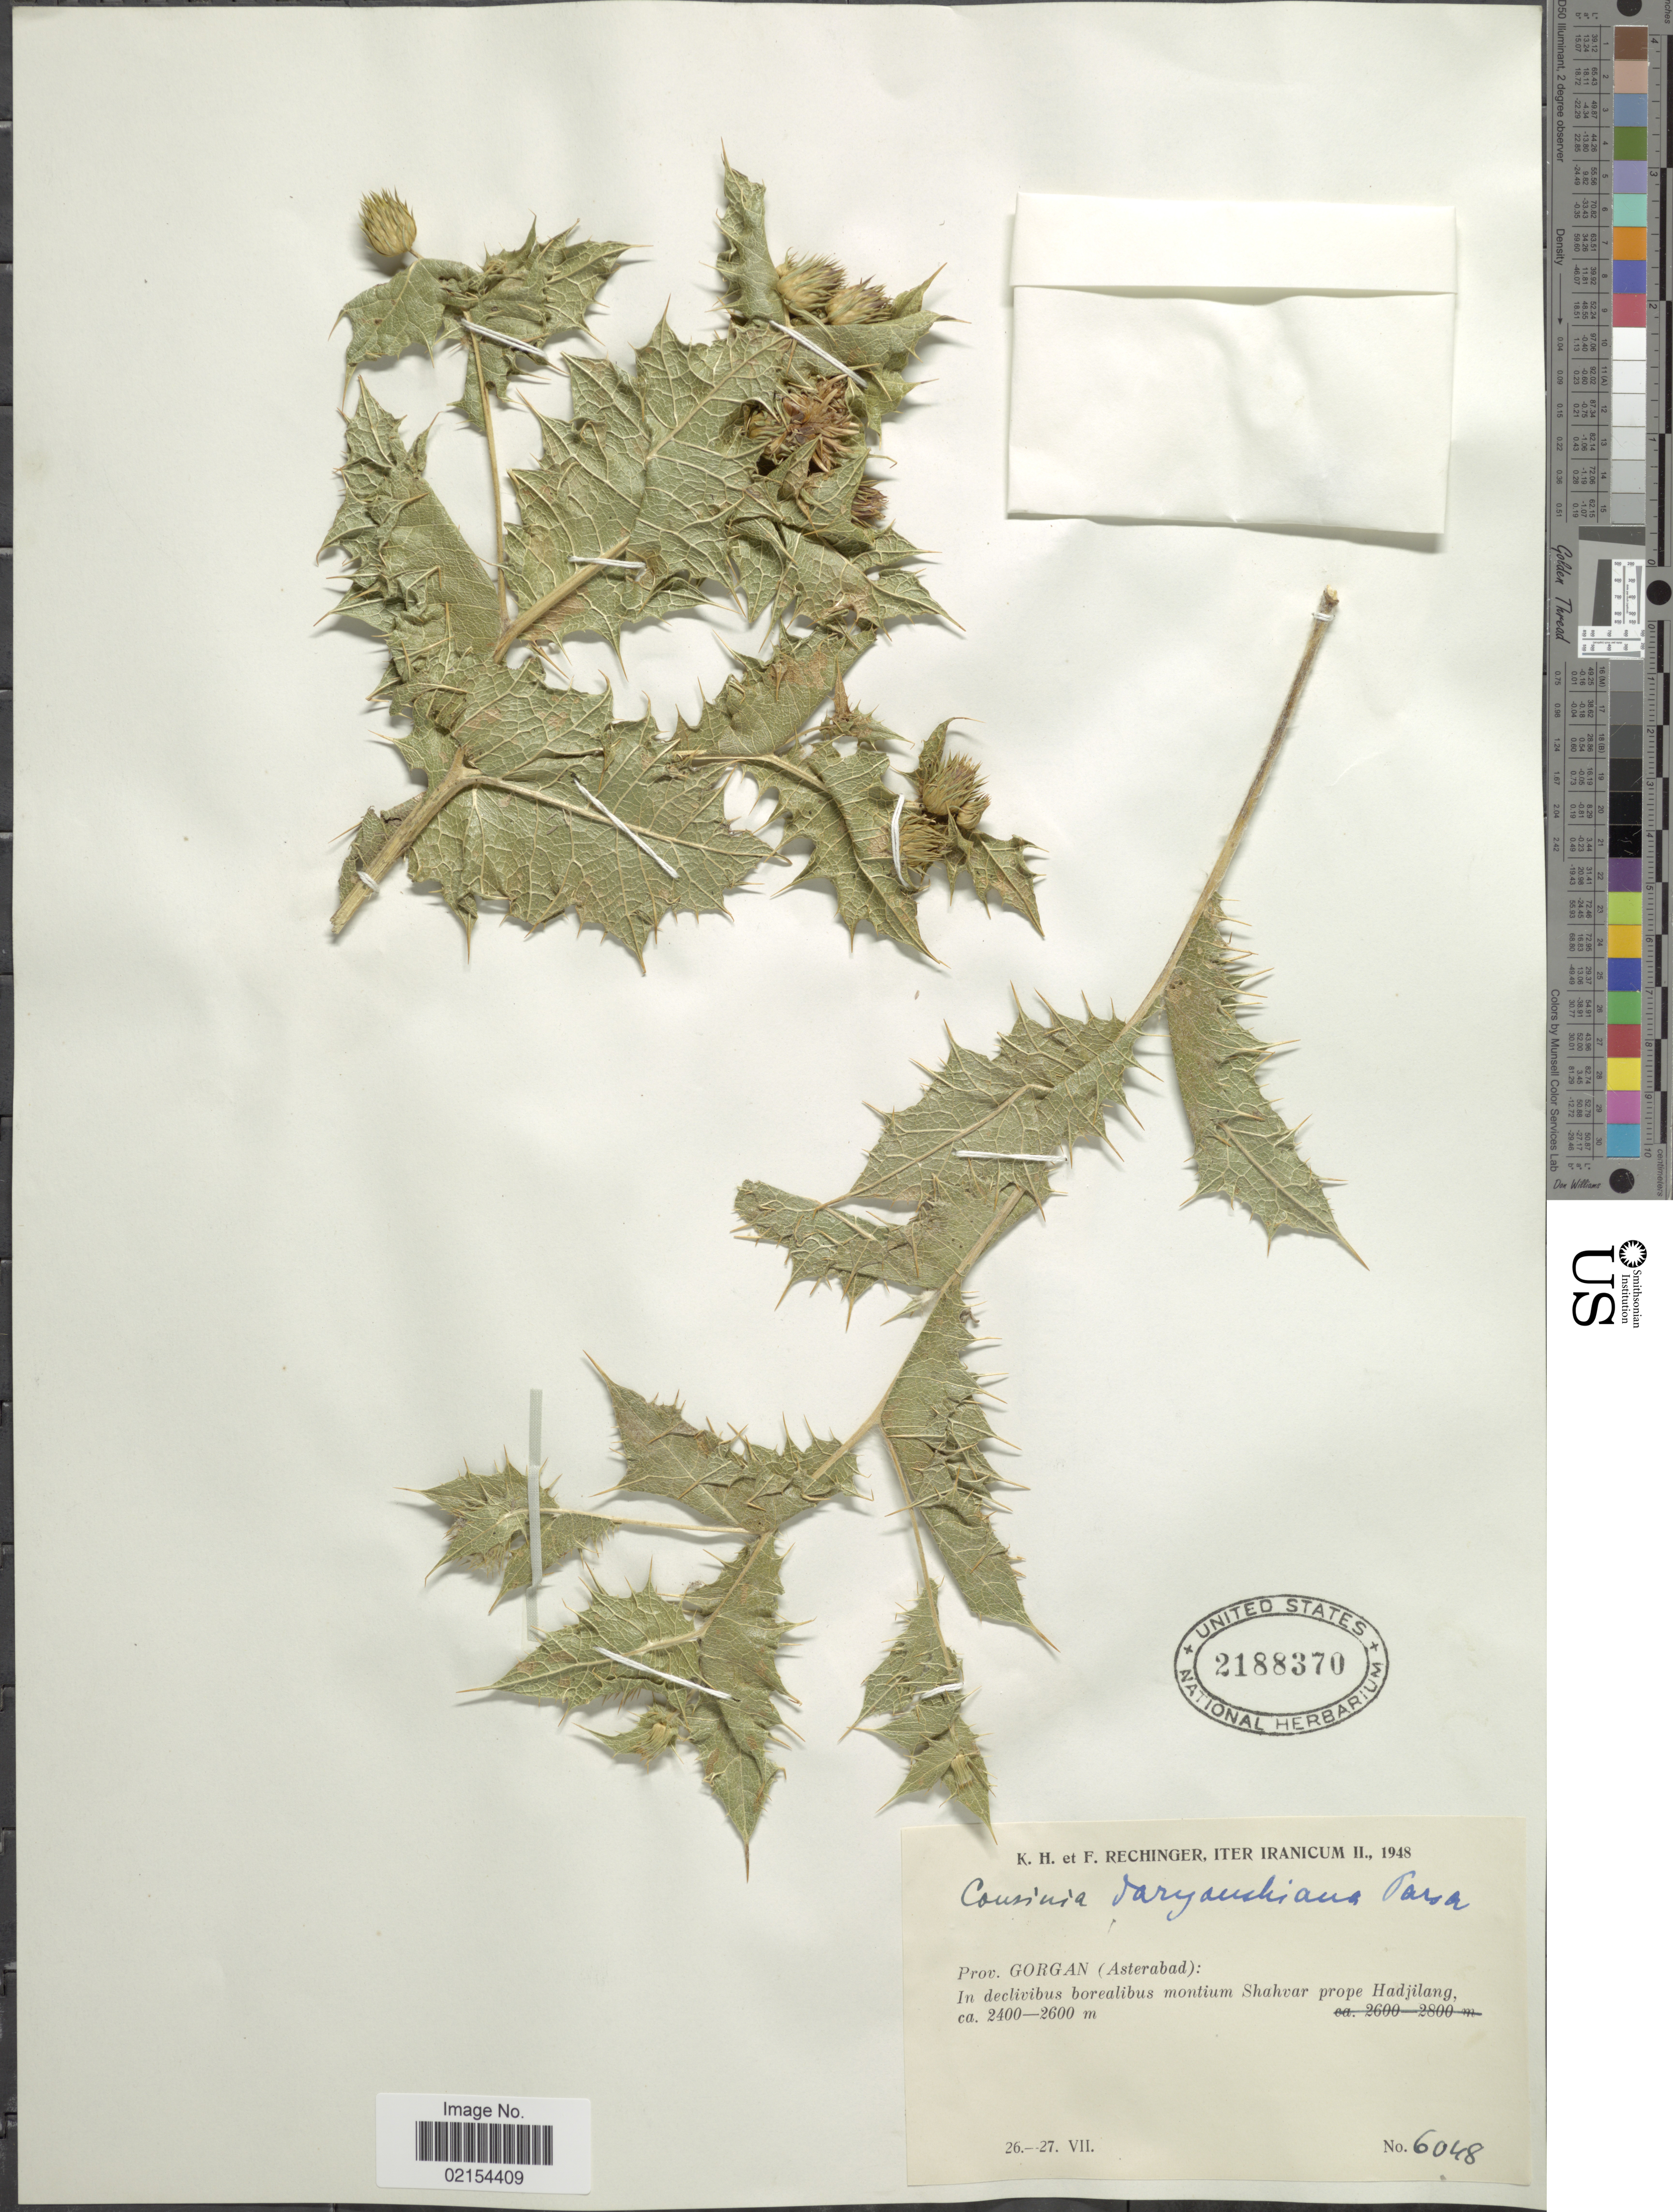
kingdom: Plantae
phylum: Tracheophyta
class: Magnoliopsida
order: Asterales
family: Asteraceae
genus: Cousinia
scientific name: Cousinia decipiens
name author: Boiss. & Buhse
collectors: K. H. Rechinger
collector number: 6048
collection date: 1948-07-26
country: Iran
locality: Iter Iranicum, Prov. Gorgan (Asterabad), In declivibus borealibus montium Shahvar prope Hadjilang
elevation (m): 2400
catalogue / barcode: US 2188370